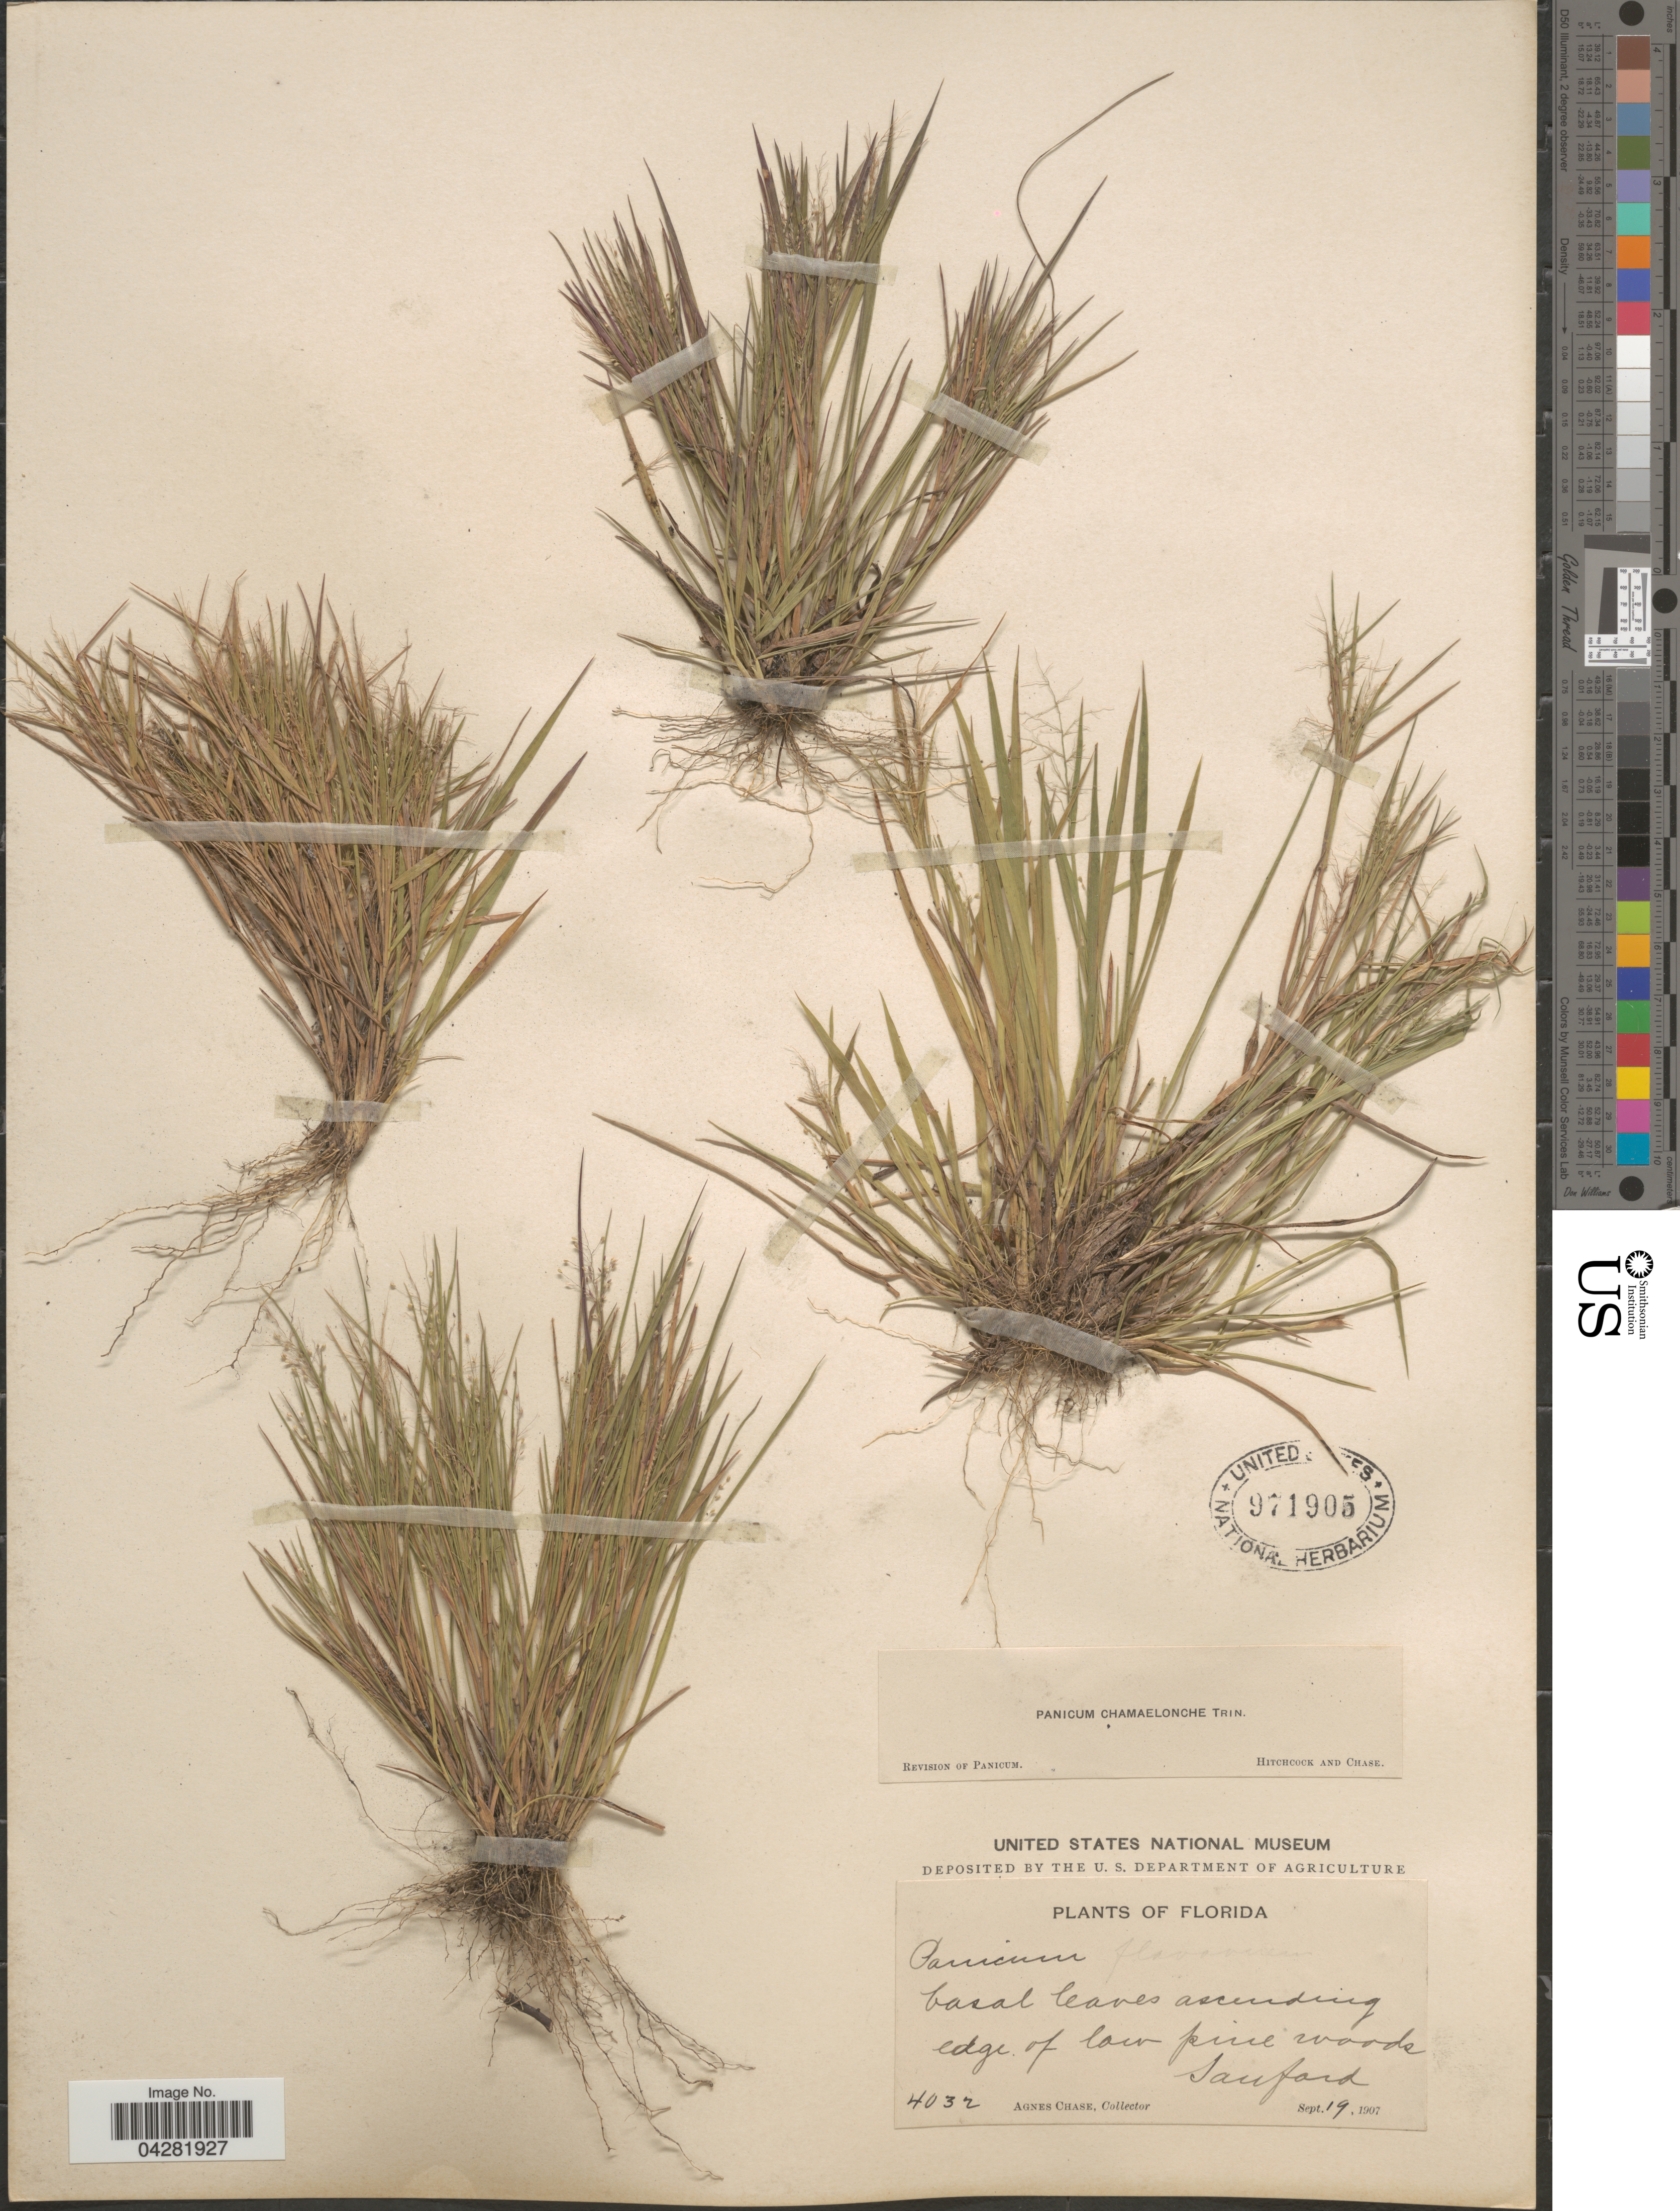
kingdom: Plantae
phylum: Tracheophyta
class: Liliopsida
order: Poales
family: Poaceae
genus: Dichanthelium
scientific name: Dichanthelium ensifolium var. ensifolium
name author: (Baldwin ex Elliot) Gould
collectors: A. Chase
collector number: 4032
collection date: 1907-09-19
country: United States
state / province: Florida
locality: Sanford.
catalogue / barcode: US 971905